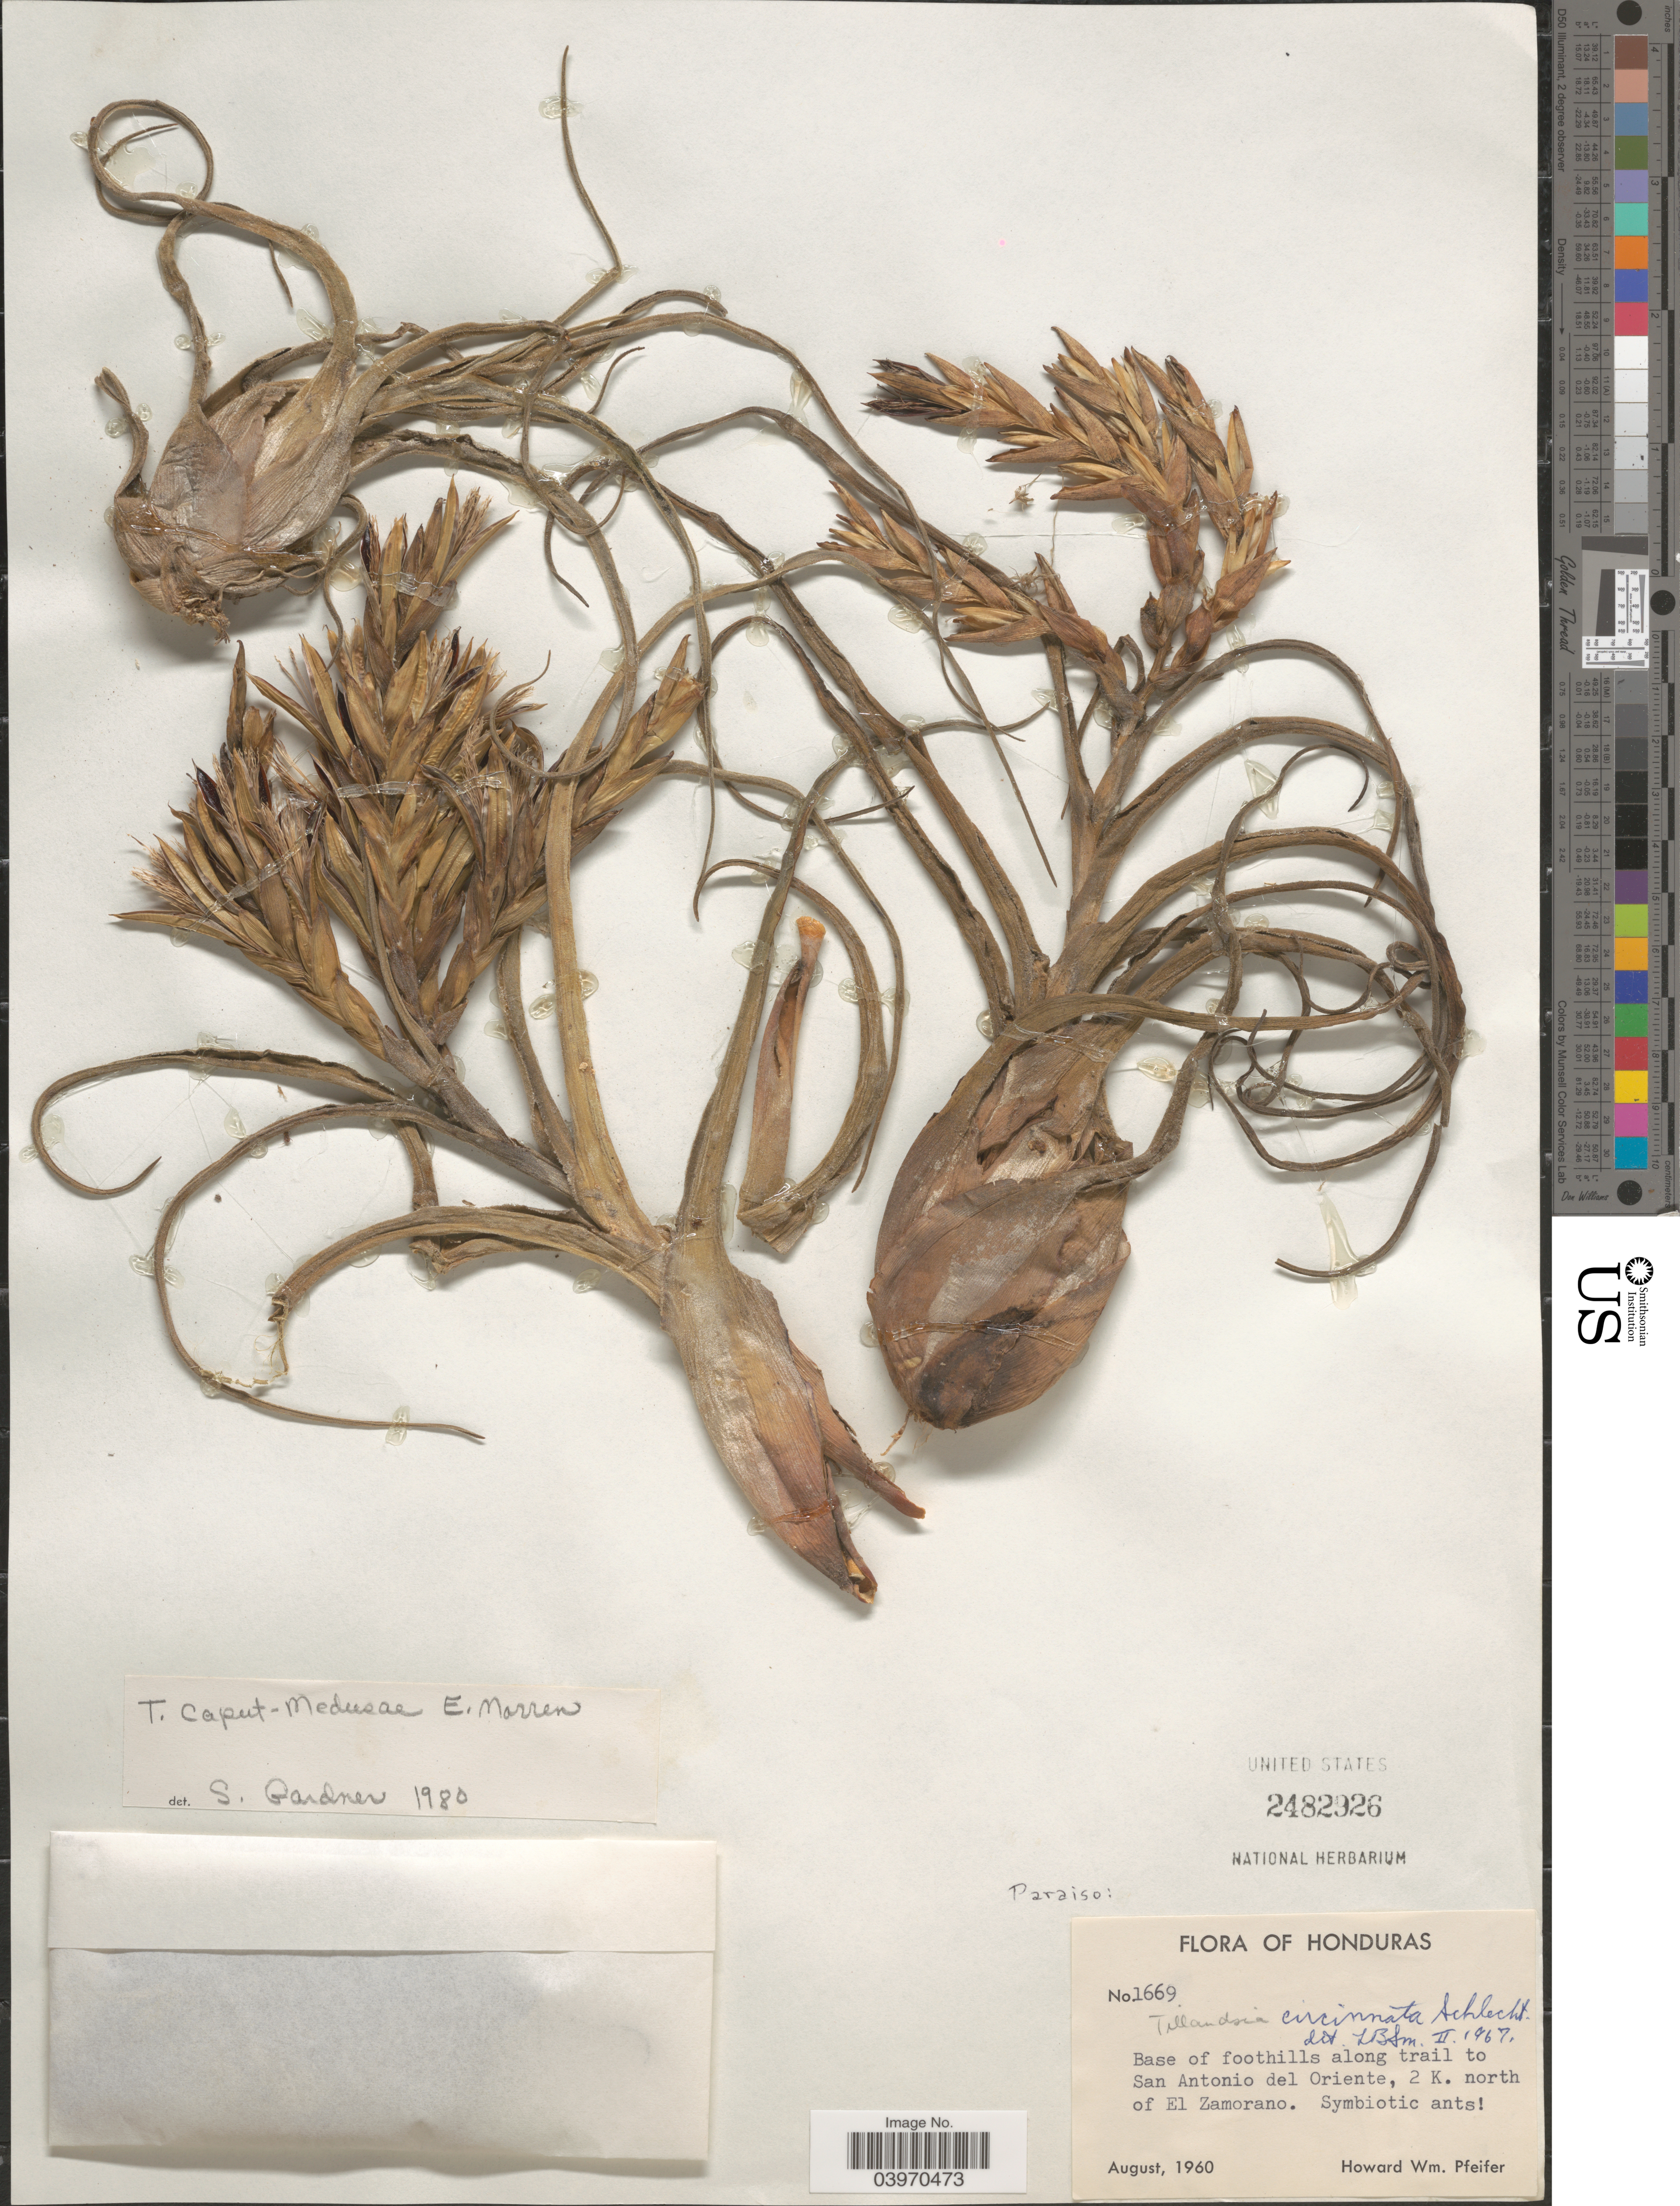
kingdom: Plantae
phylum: Tracheophyta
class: Liliopsida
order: Poales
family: Bromeliaceae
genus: Tillandsia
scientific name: Tillandsia caput-medusae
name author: É. Morren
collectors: H. W. Pfeifer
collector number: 1669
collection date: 1960-08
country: Honduras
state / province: El Paraiso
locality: Paraiso: Base of foothills along trail to San Antonio del Oriente, 2 K. north of El Zamorano.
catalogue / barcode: US 2482926